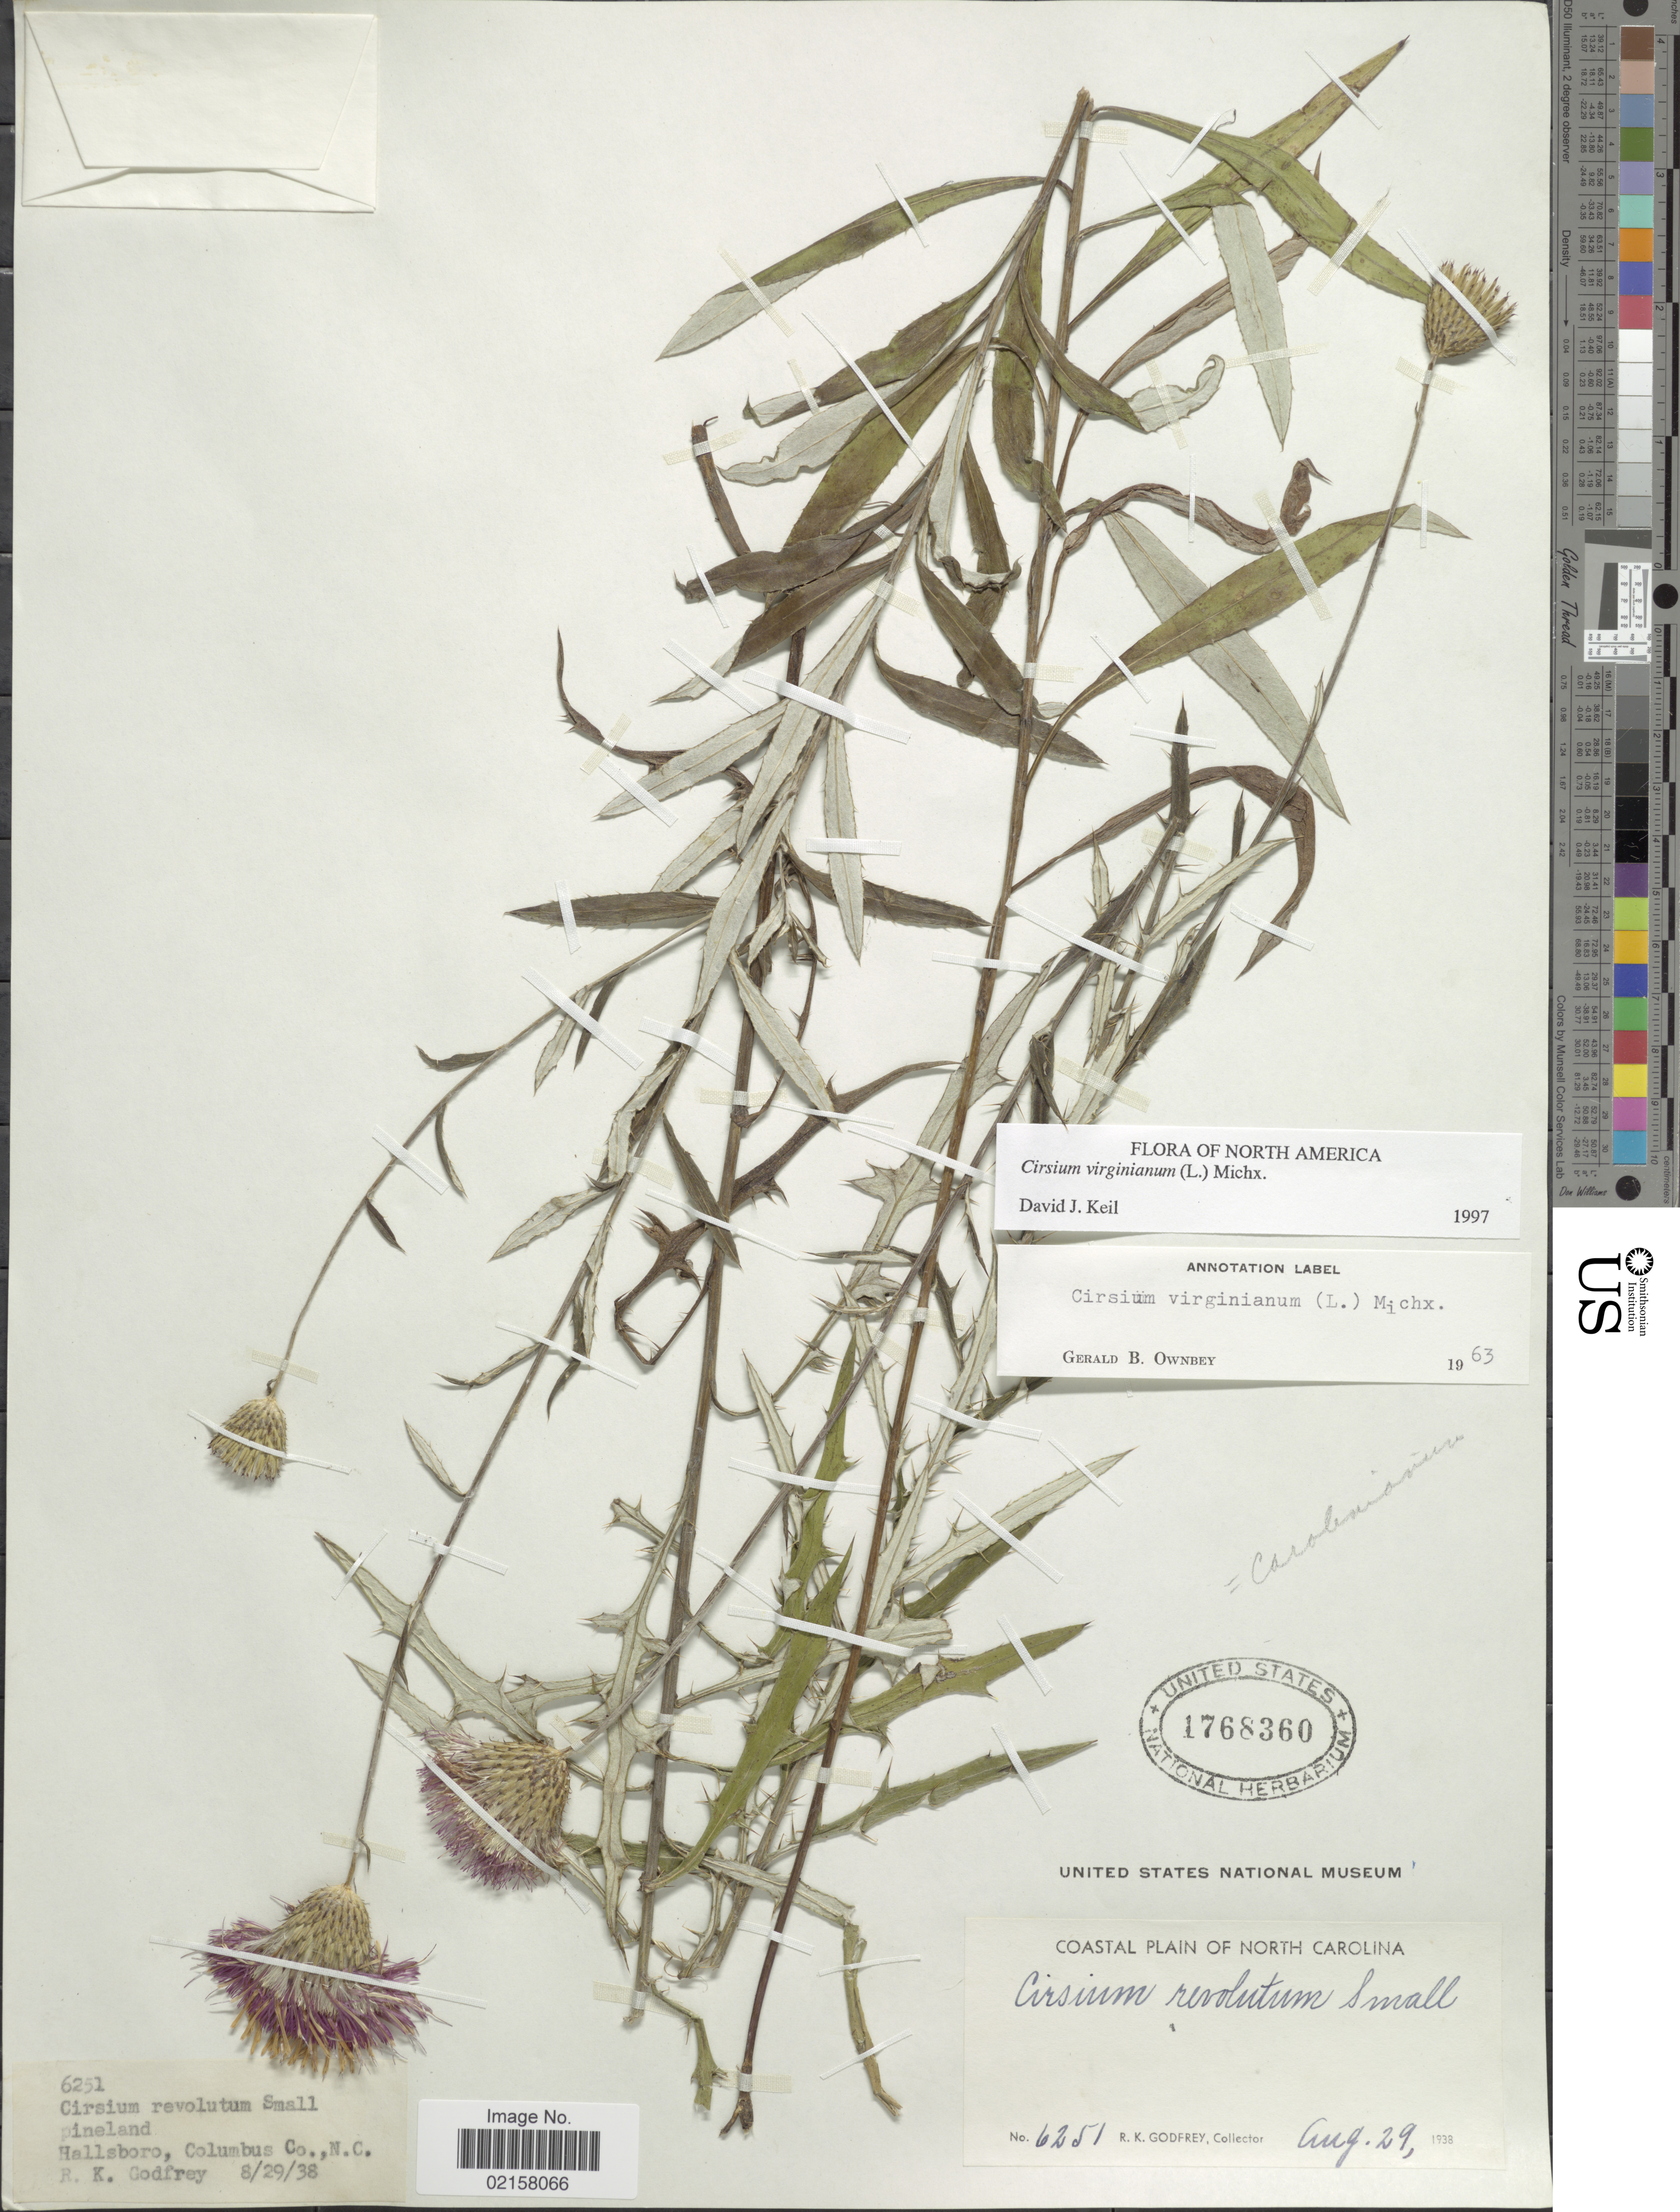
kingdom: Plantae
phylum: Tracheophyta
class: Magnoliopsida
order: Asterales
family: Asteraceae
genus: Cirsium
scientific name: Cirsium virginianum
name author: (L.) Michx.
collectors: R. K. Godfrey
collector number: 6251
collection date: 1938-08-29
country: United States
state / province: North Carolina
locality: Hallsboro, Calmbus Co.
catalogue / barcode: US 1768360